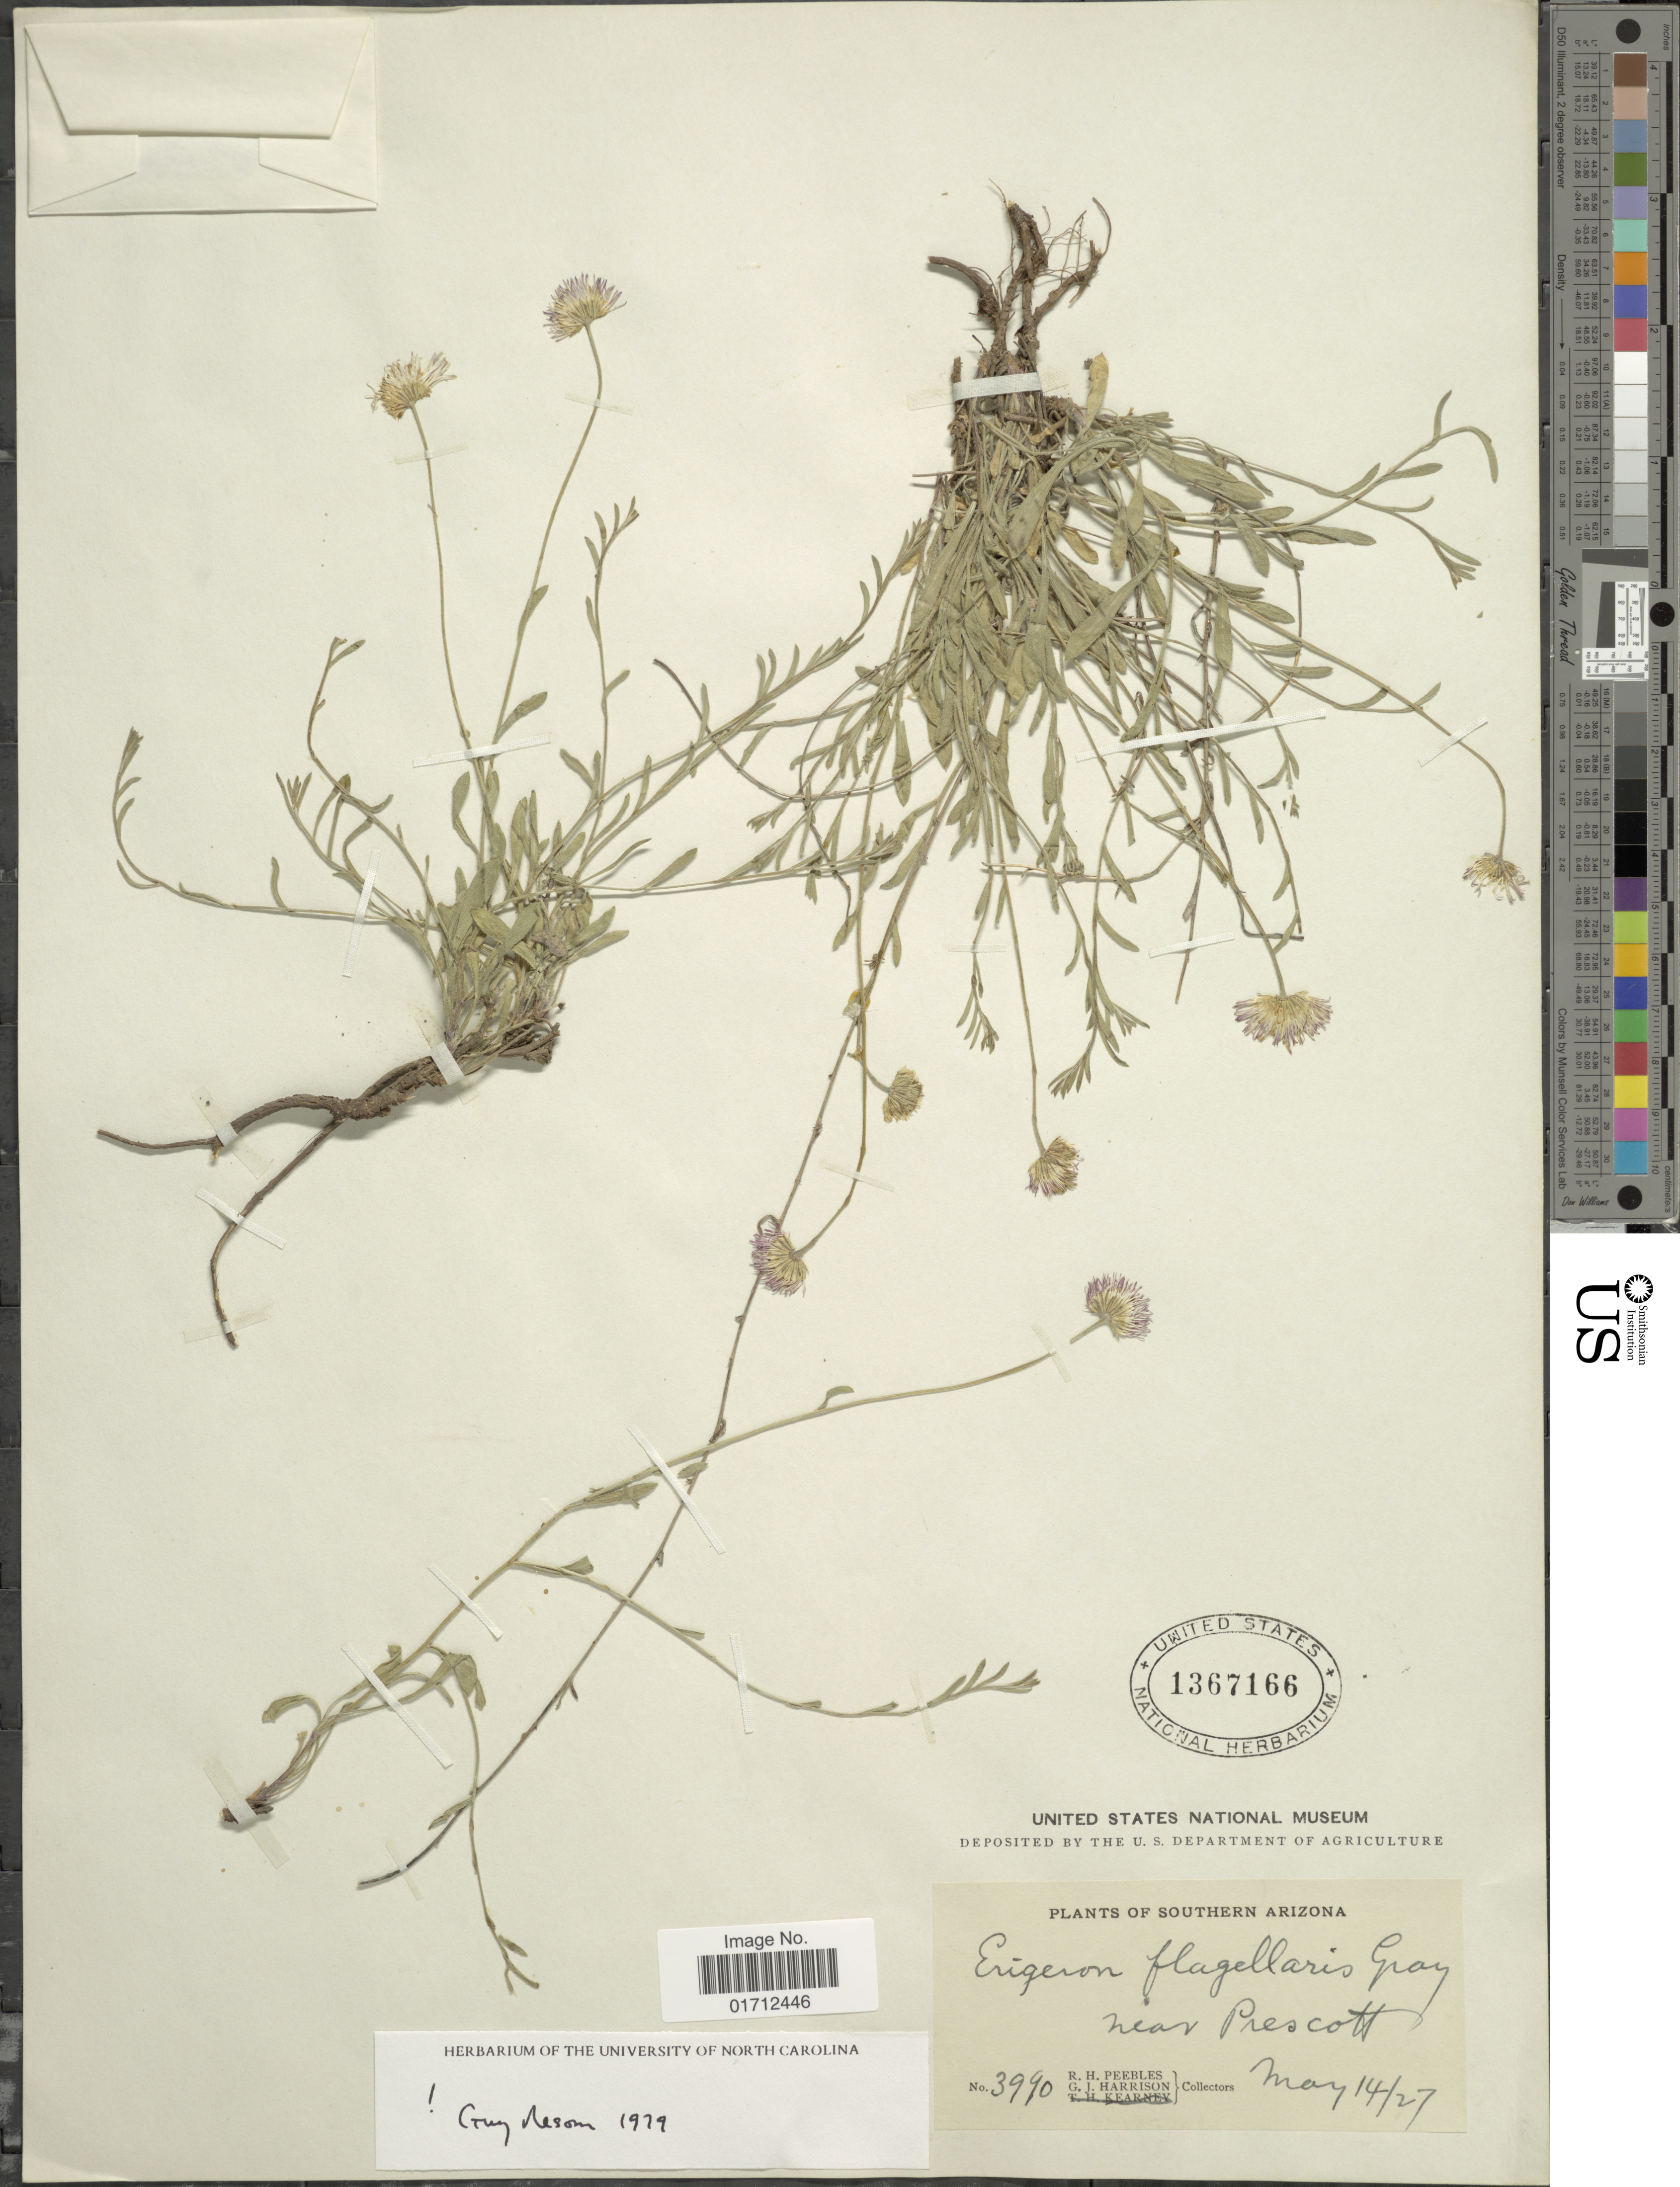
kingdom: Plantae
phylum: Tracheophyta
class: Magnoliopsida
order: Asterales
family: Asteraceae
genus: Erigeron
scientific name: Erigeron flagellaris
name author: A. Gray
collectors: R. H. Peebles & G. J. Harrison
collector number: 3390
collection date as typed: Transcribed d/m/y: 14/5/27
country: United States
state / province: Arizona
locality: Southern Arizona, near Prescott.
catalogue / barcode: US 1367166